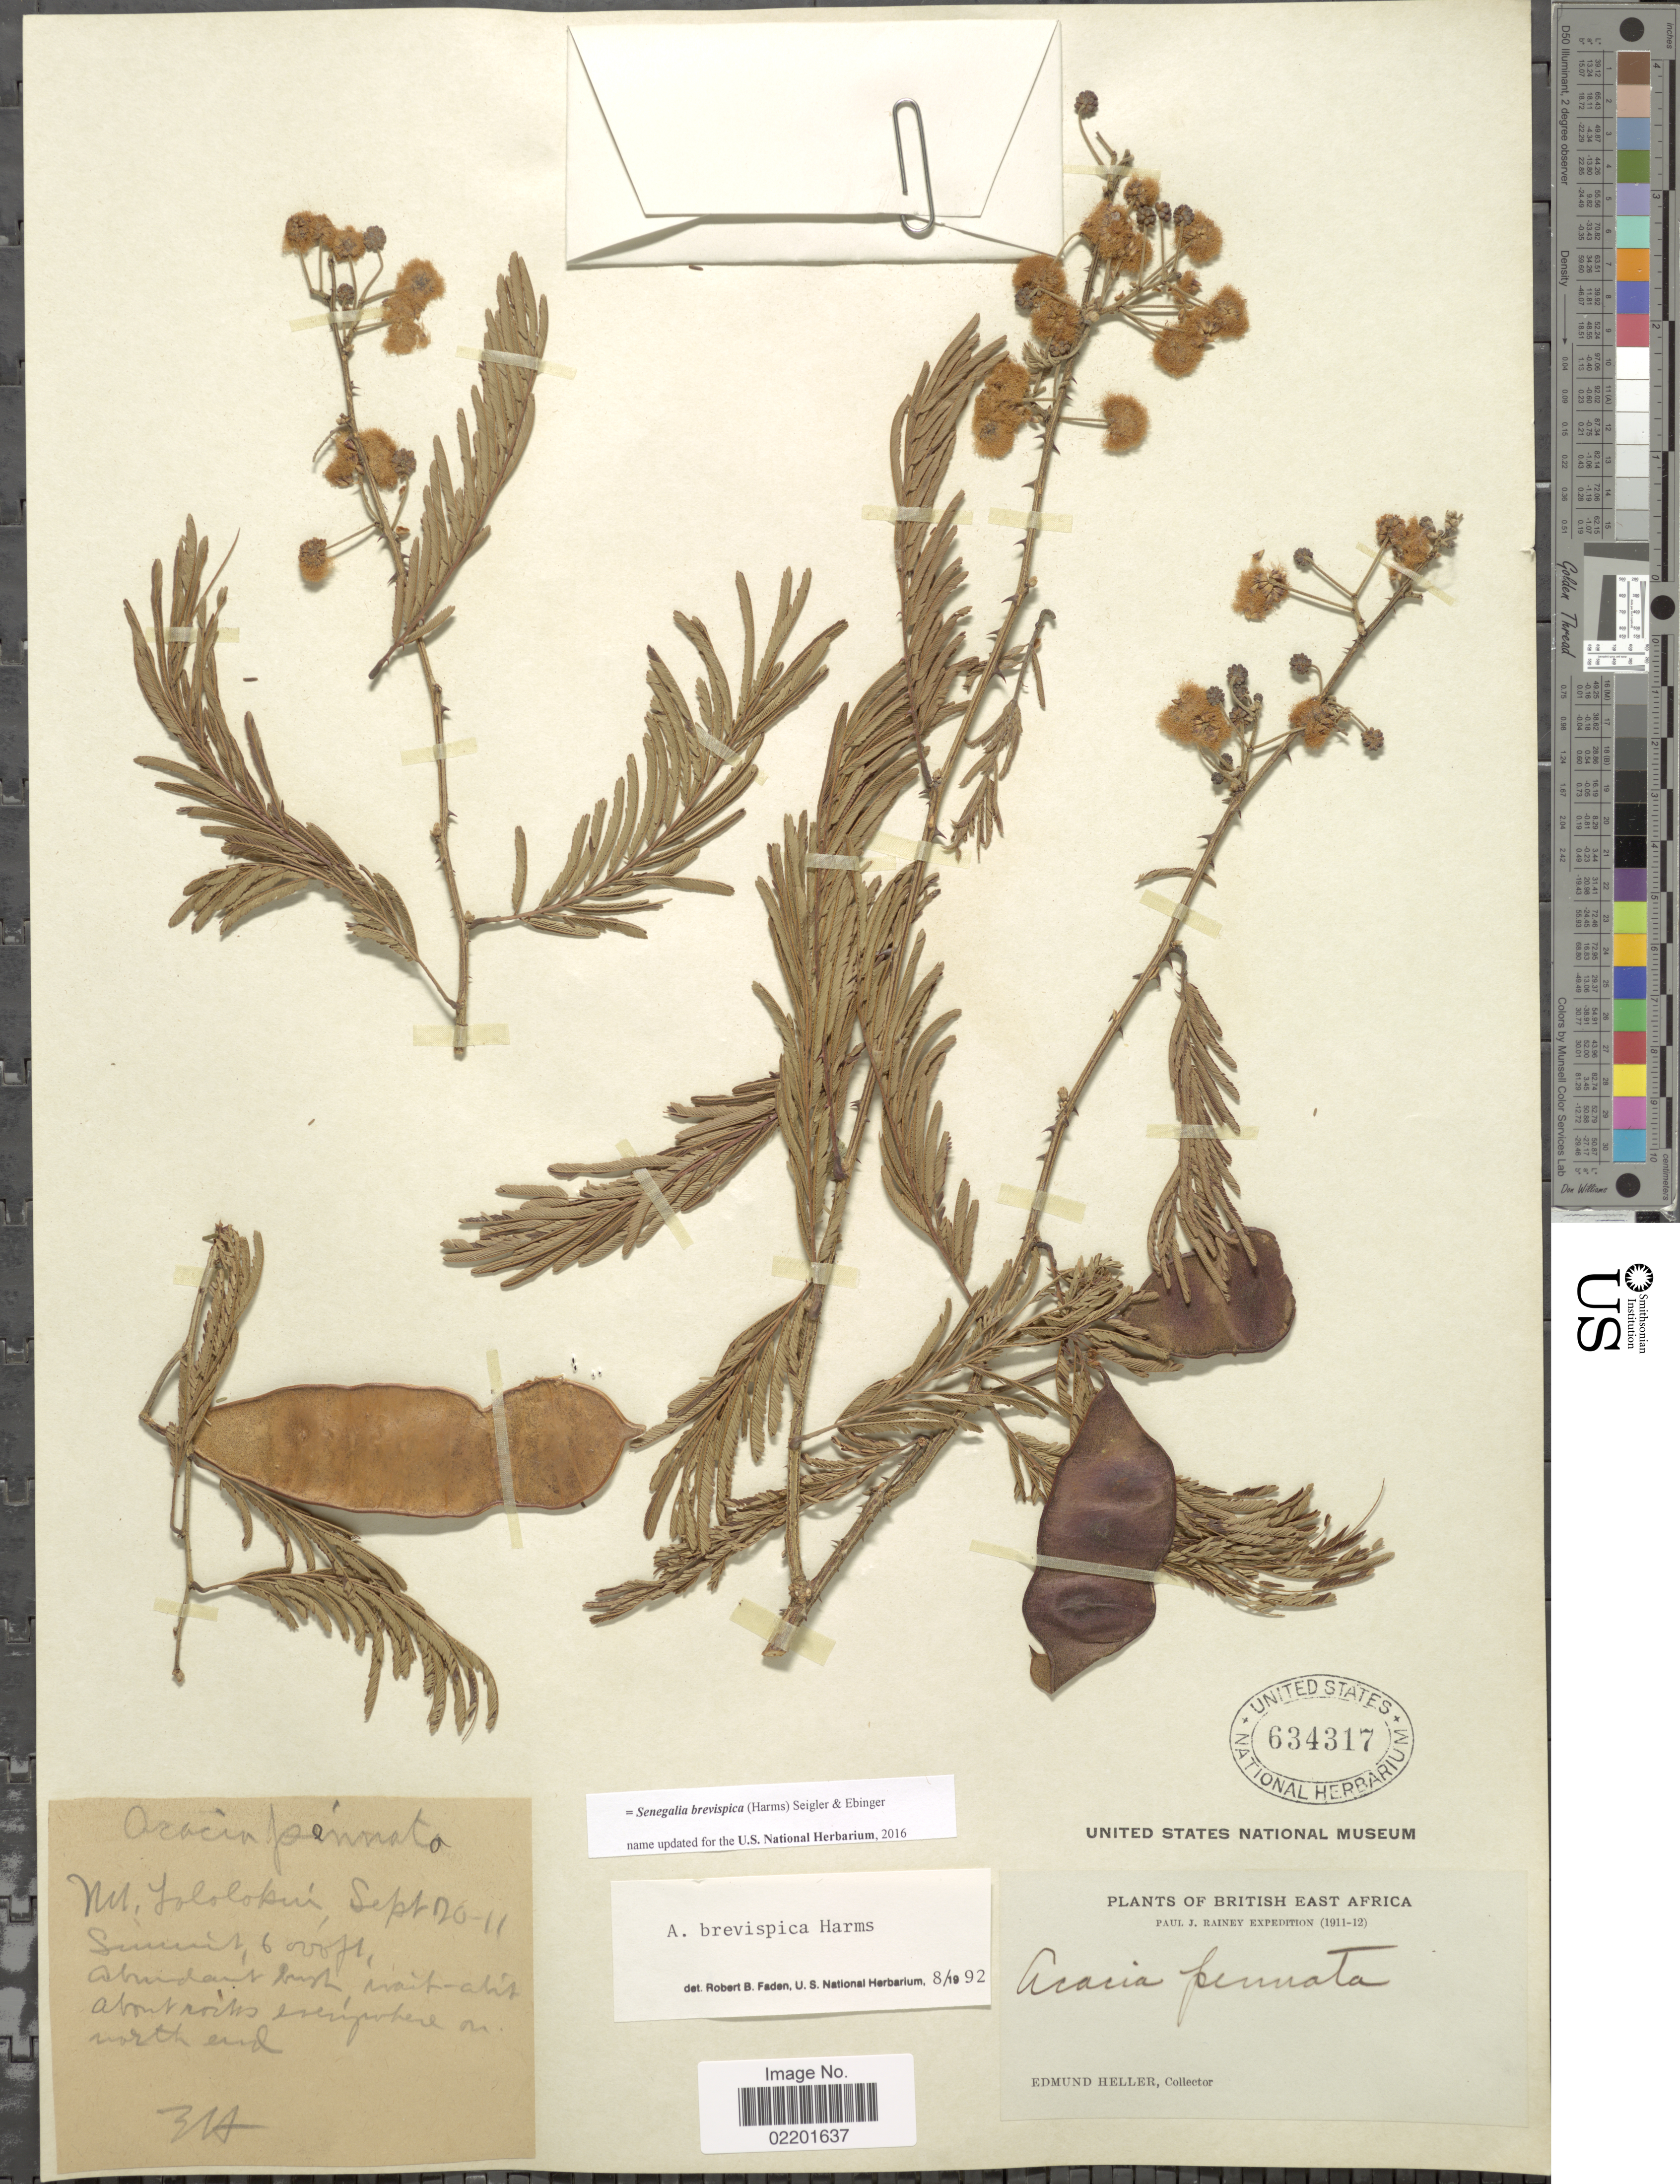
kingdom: Plantae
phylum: Tracheophyta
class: Magnoliopsida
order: Fabales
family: Fabaceae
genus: Senegalia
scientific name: Senegalia brevispica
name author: (Harms) Seigler & Ebinger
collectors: E. Heller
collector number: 31A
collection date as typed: Transcribed d/m/y: 20/9/11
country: Kenya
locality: Biritsh East Africa, Mt. Jololokin [interpreted], Summit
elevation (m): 1829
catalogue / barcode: US 634317